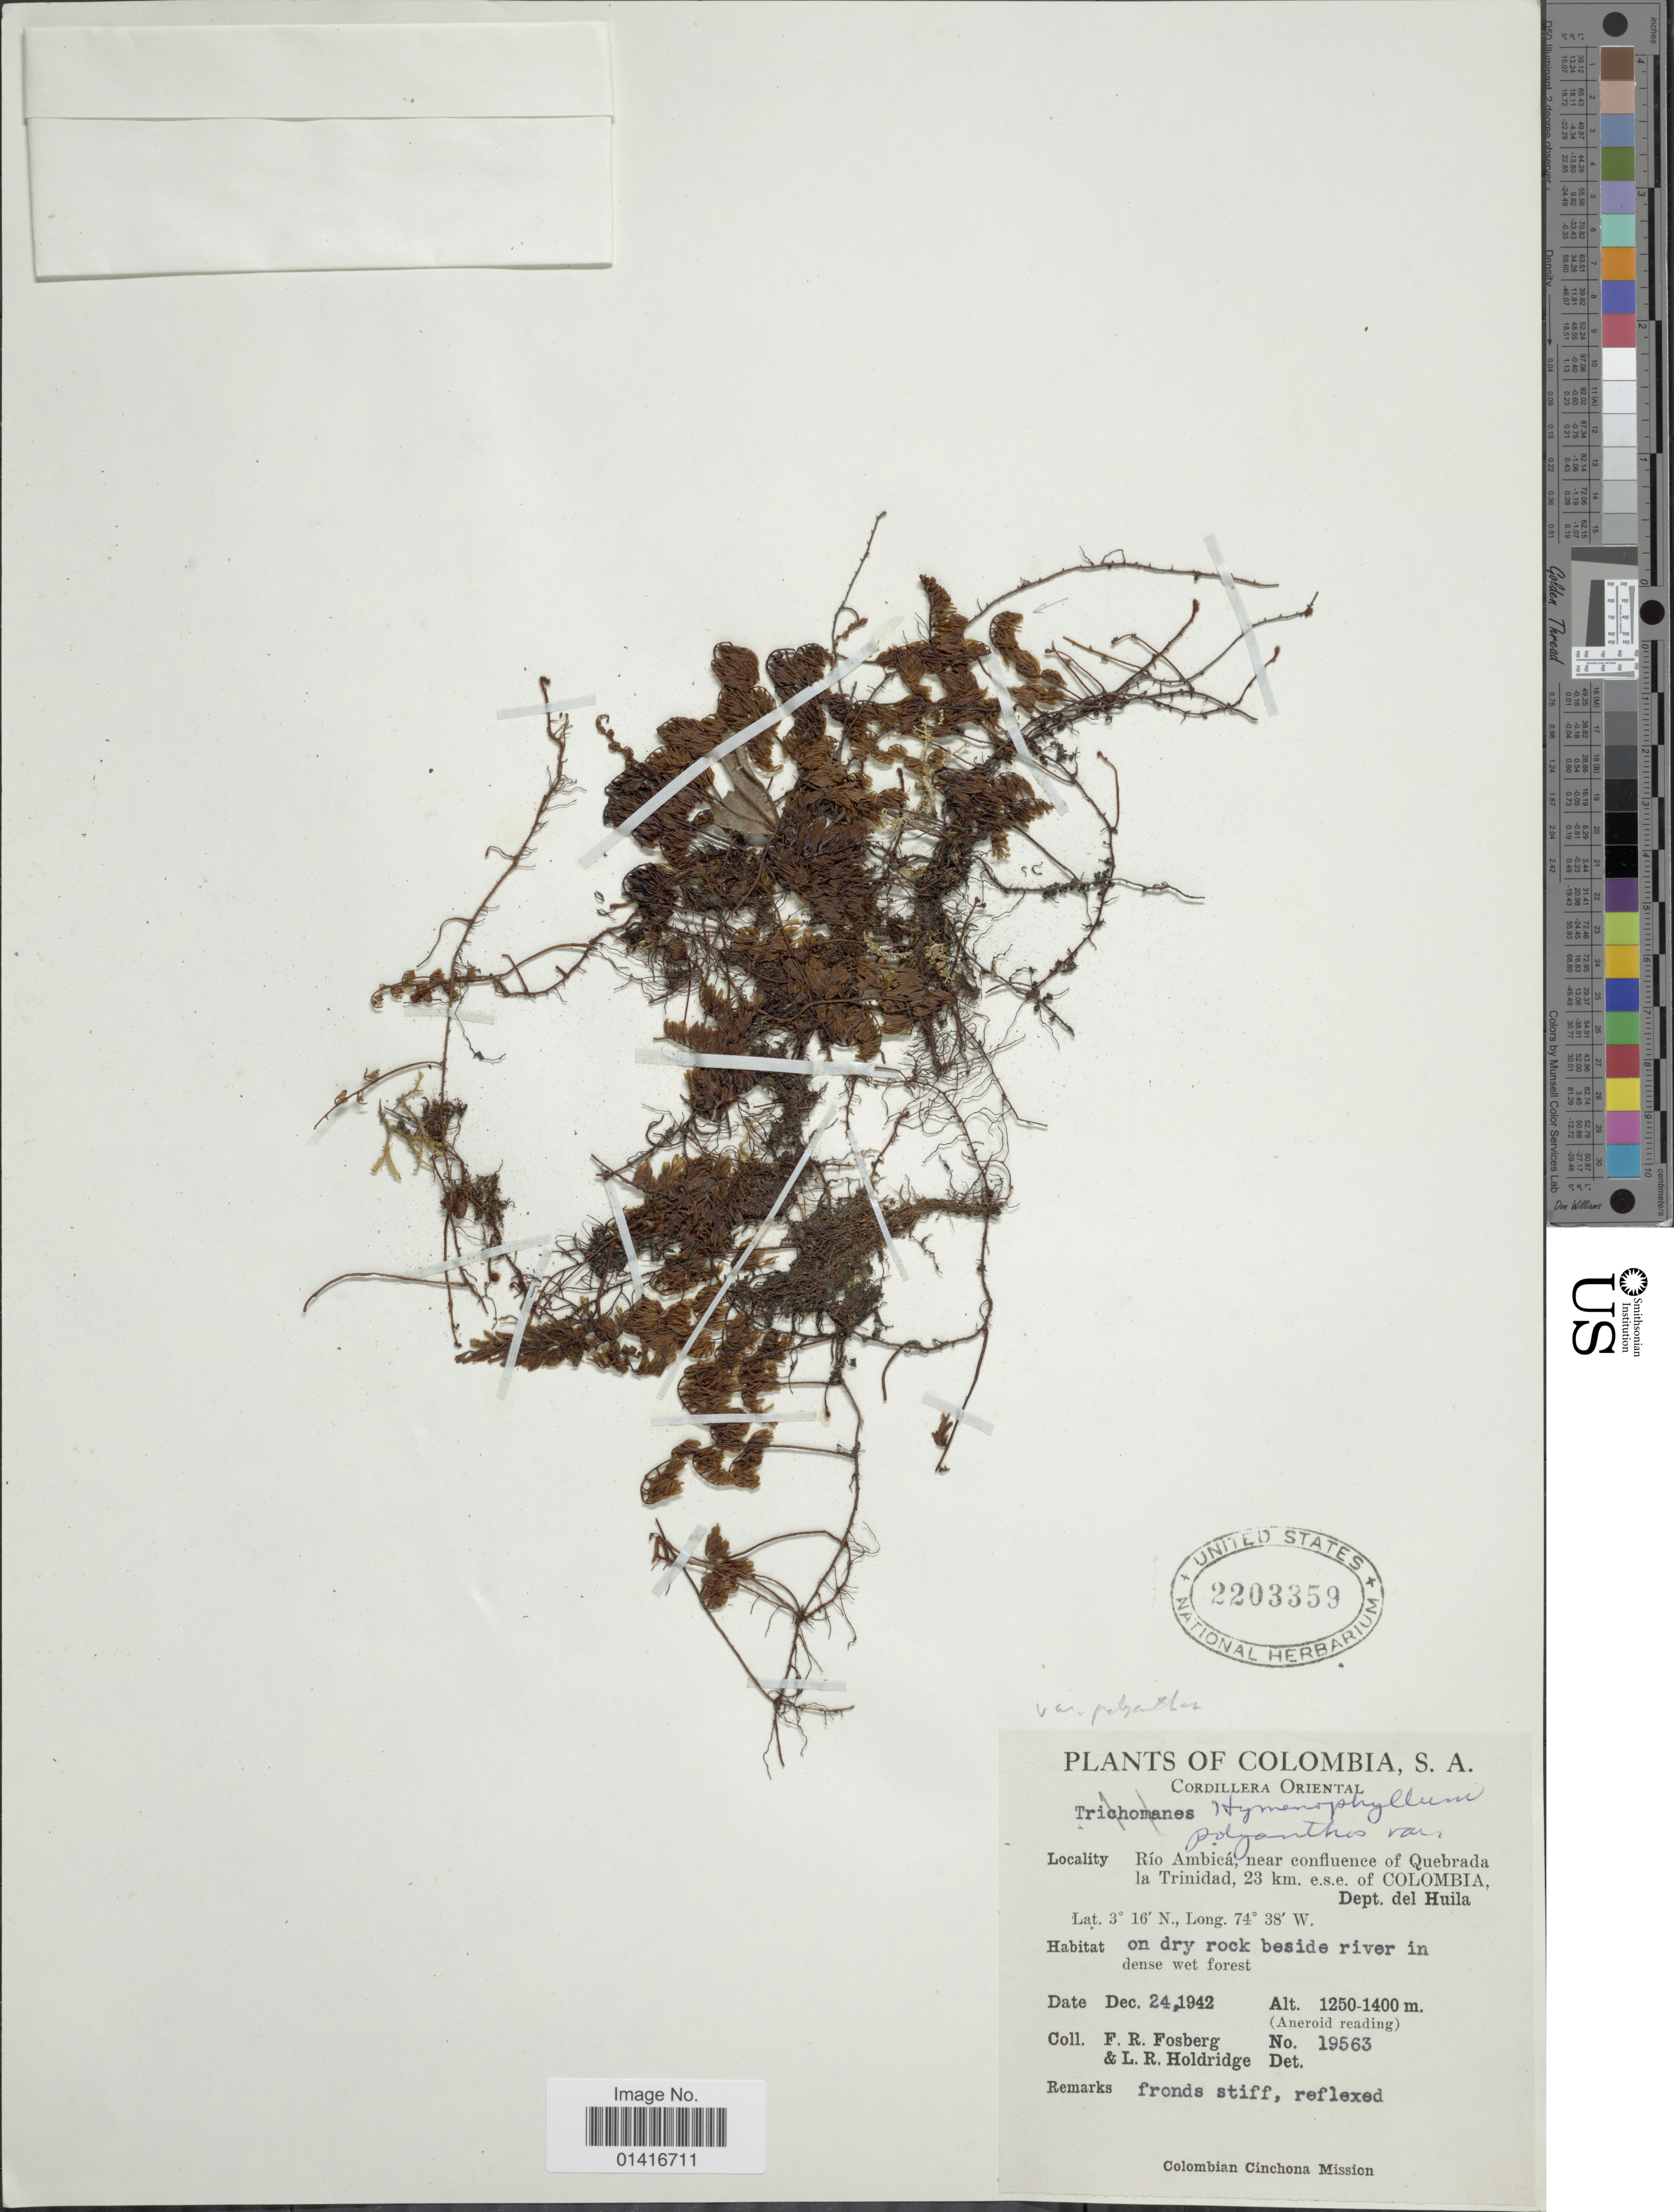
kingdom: Plantae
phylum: Tracheophyta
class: Polypodiopsida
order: Hymenophyllales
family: Hymenophyllaceae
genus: Hymenophyllum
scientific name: Hymenophyllum polyanthos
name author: (Sw.) Sw.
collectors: F. R. Fosberg & L. Holdridge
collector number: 19563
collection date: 1942-12-24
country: Colombia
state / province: Huila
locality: Río Ambicá, near confluence of Quebrada la Trinidad, 23 km, e.s.e. of Colombia. Dept. del Huila. Habitat on dry rock beside river in dense wet forest.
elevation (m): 1250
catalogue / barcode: US 2203359